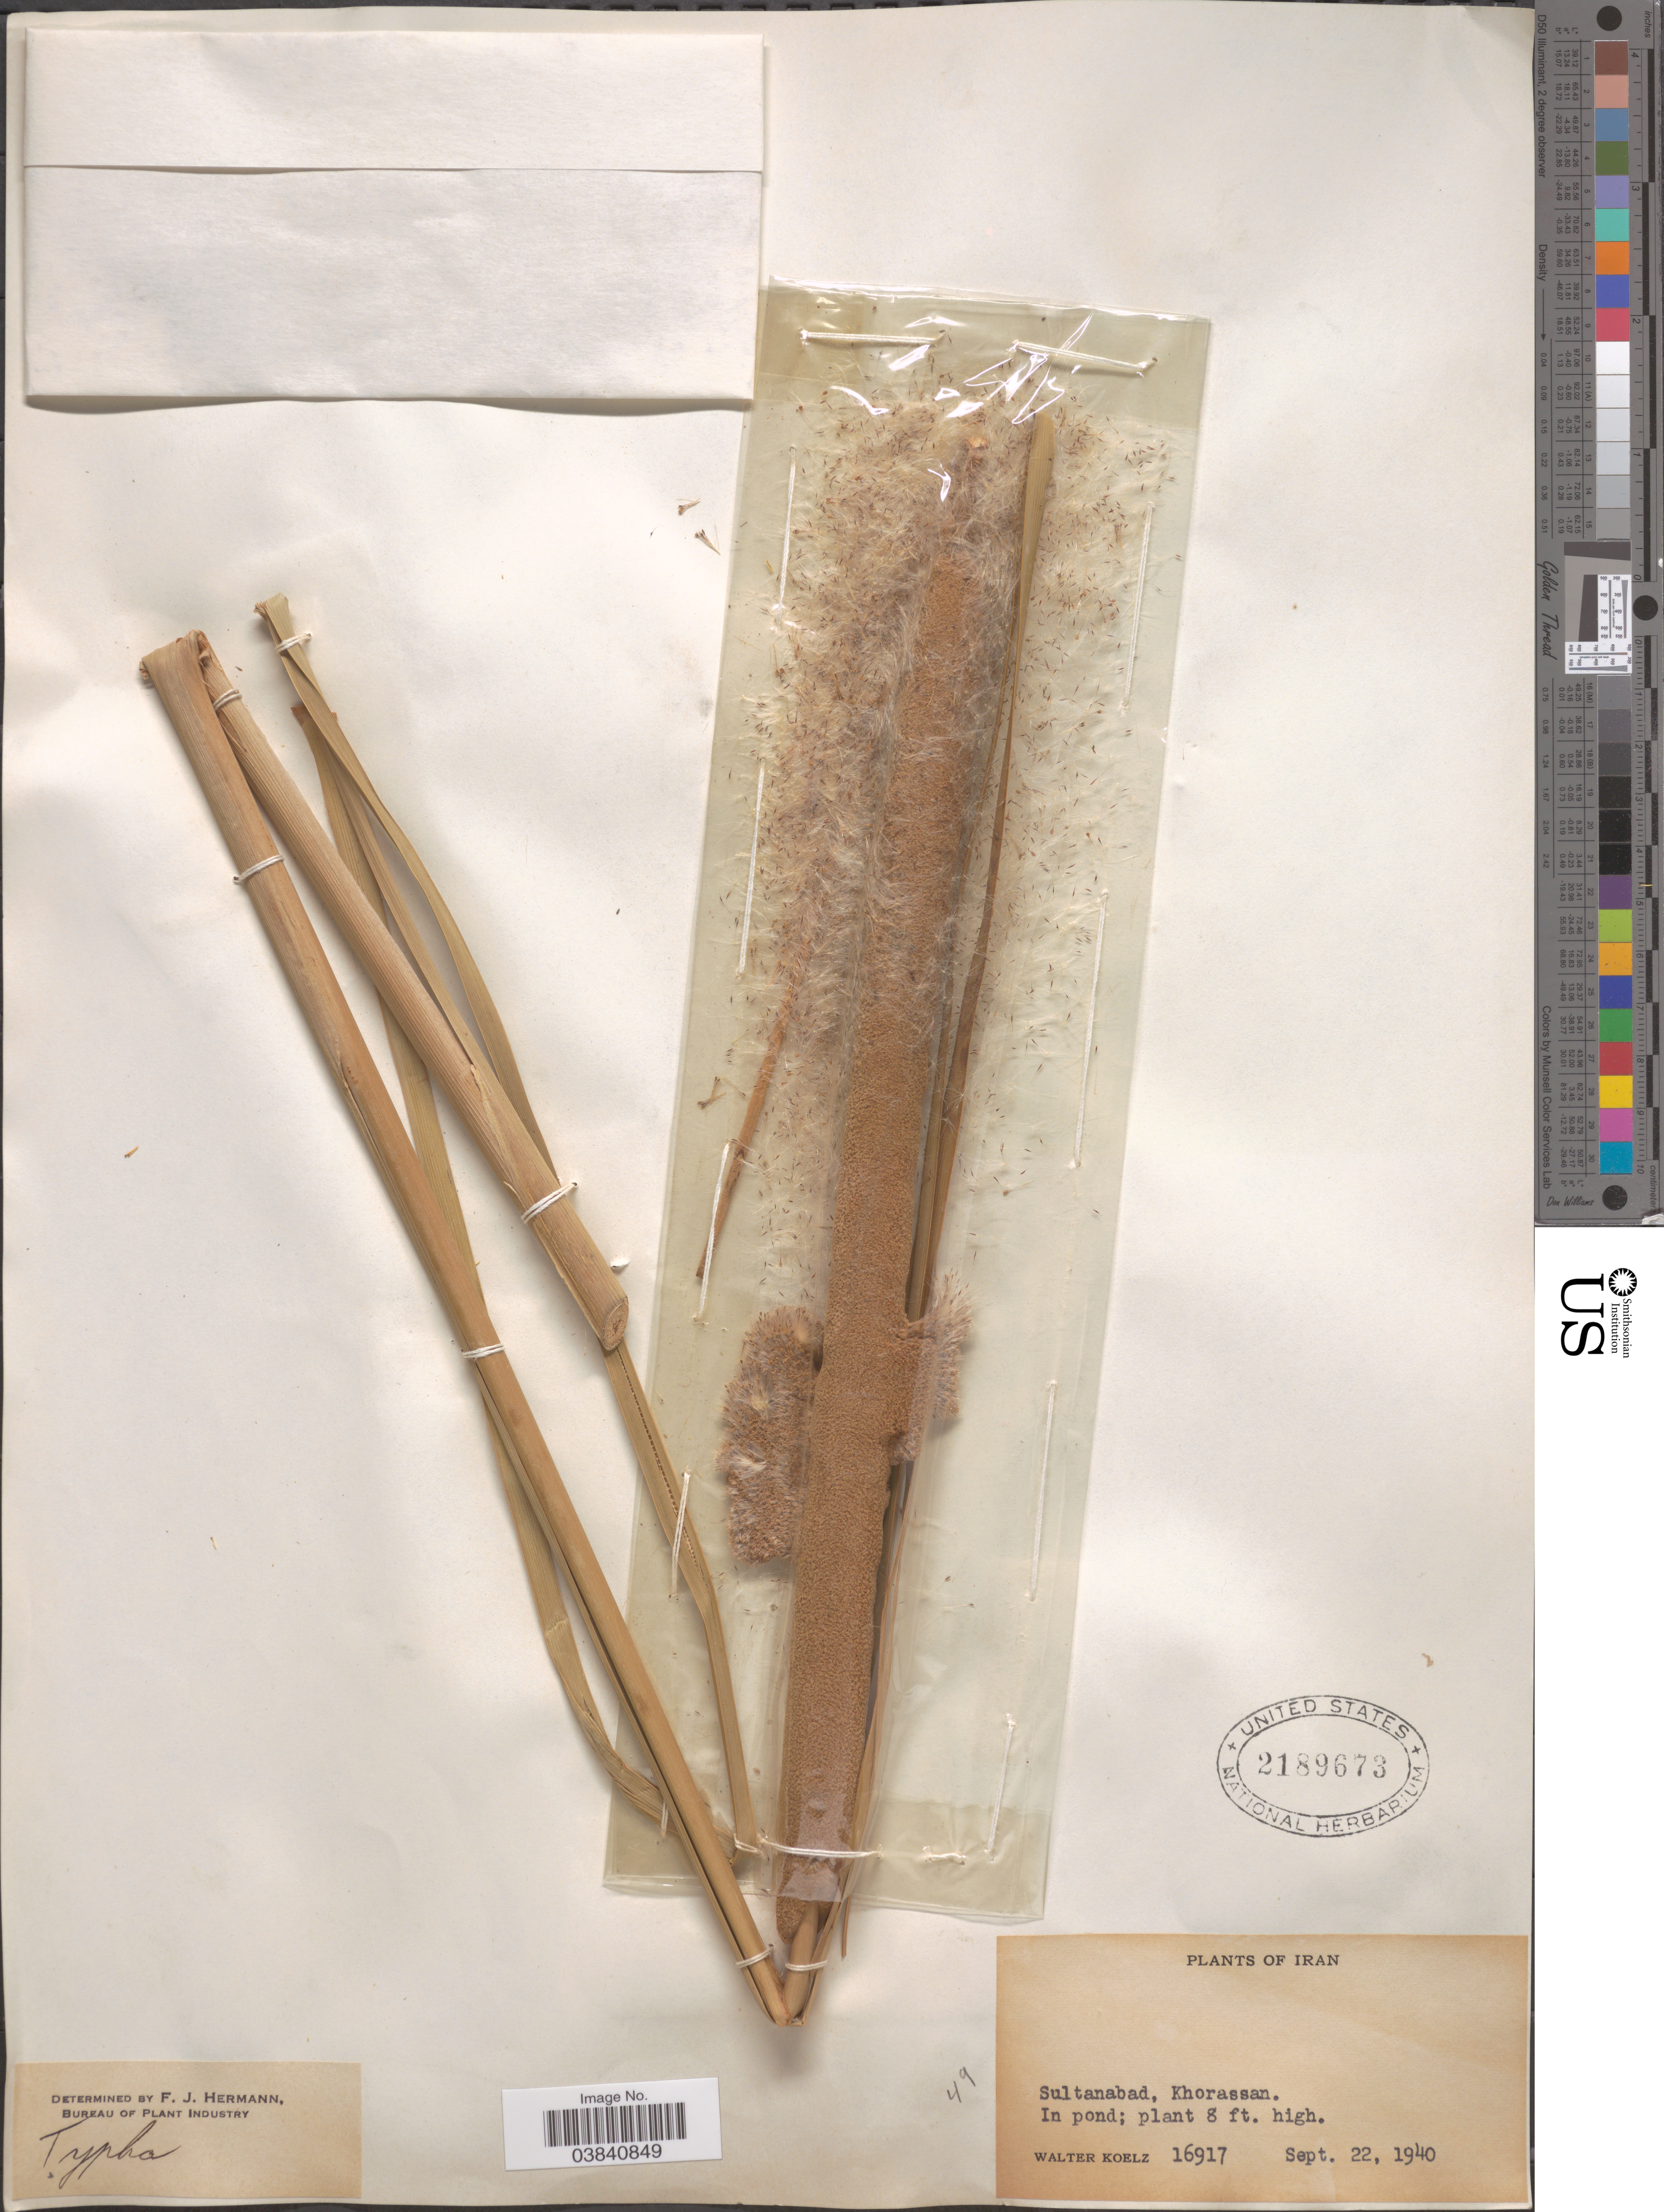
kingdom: Plantae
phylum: Tracheophyta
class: Liliopsida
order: Poales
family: Typhaceae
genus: Typha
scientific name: Typha sp.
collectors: W. N. Koelz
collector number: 16917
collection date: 1940-09-22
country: Iran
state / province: Khorasan [obsolete]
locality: Sultanabad, Khorassan.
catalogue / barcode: US 2189673